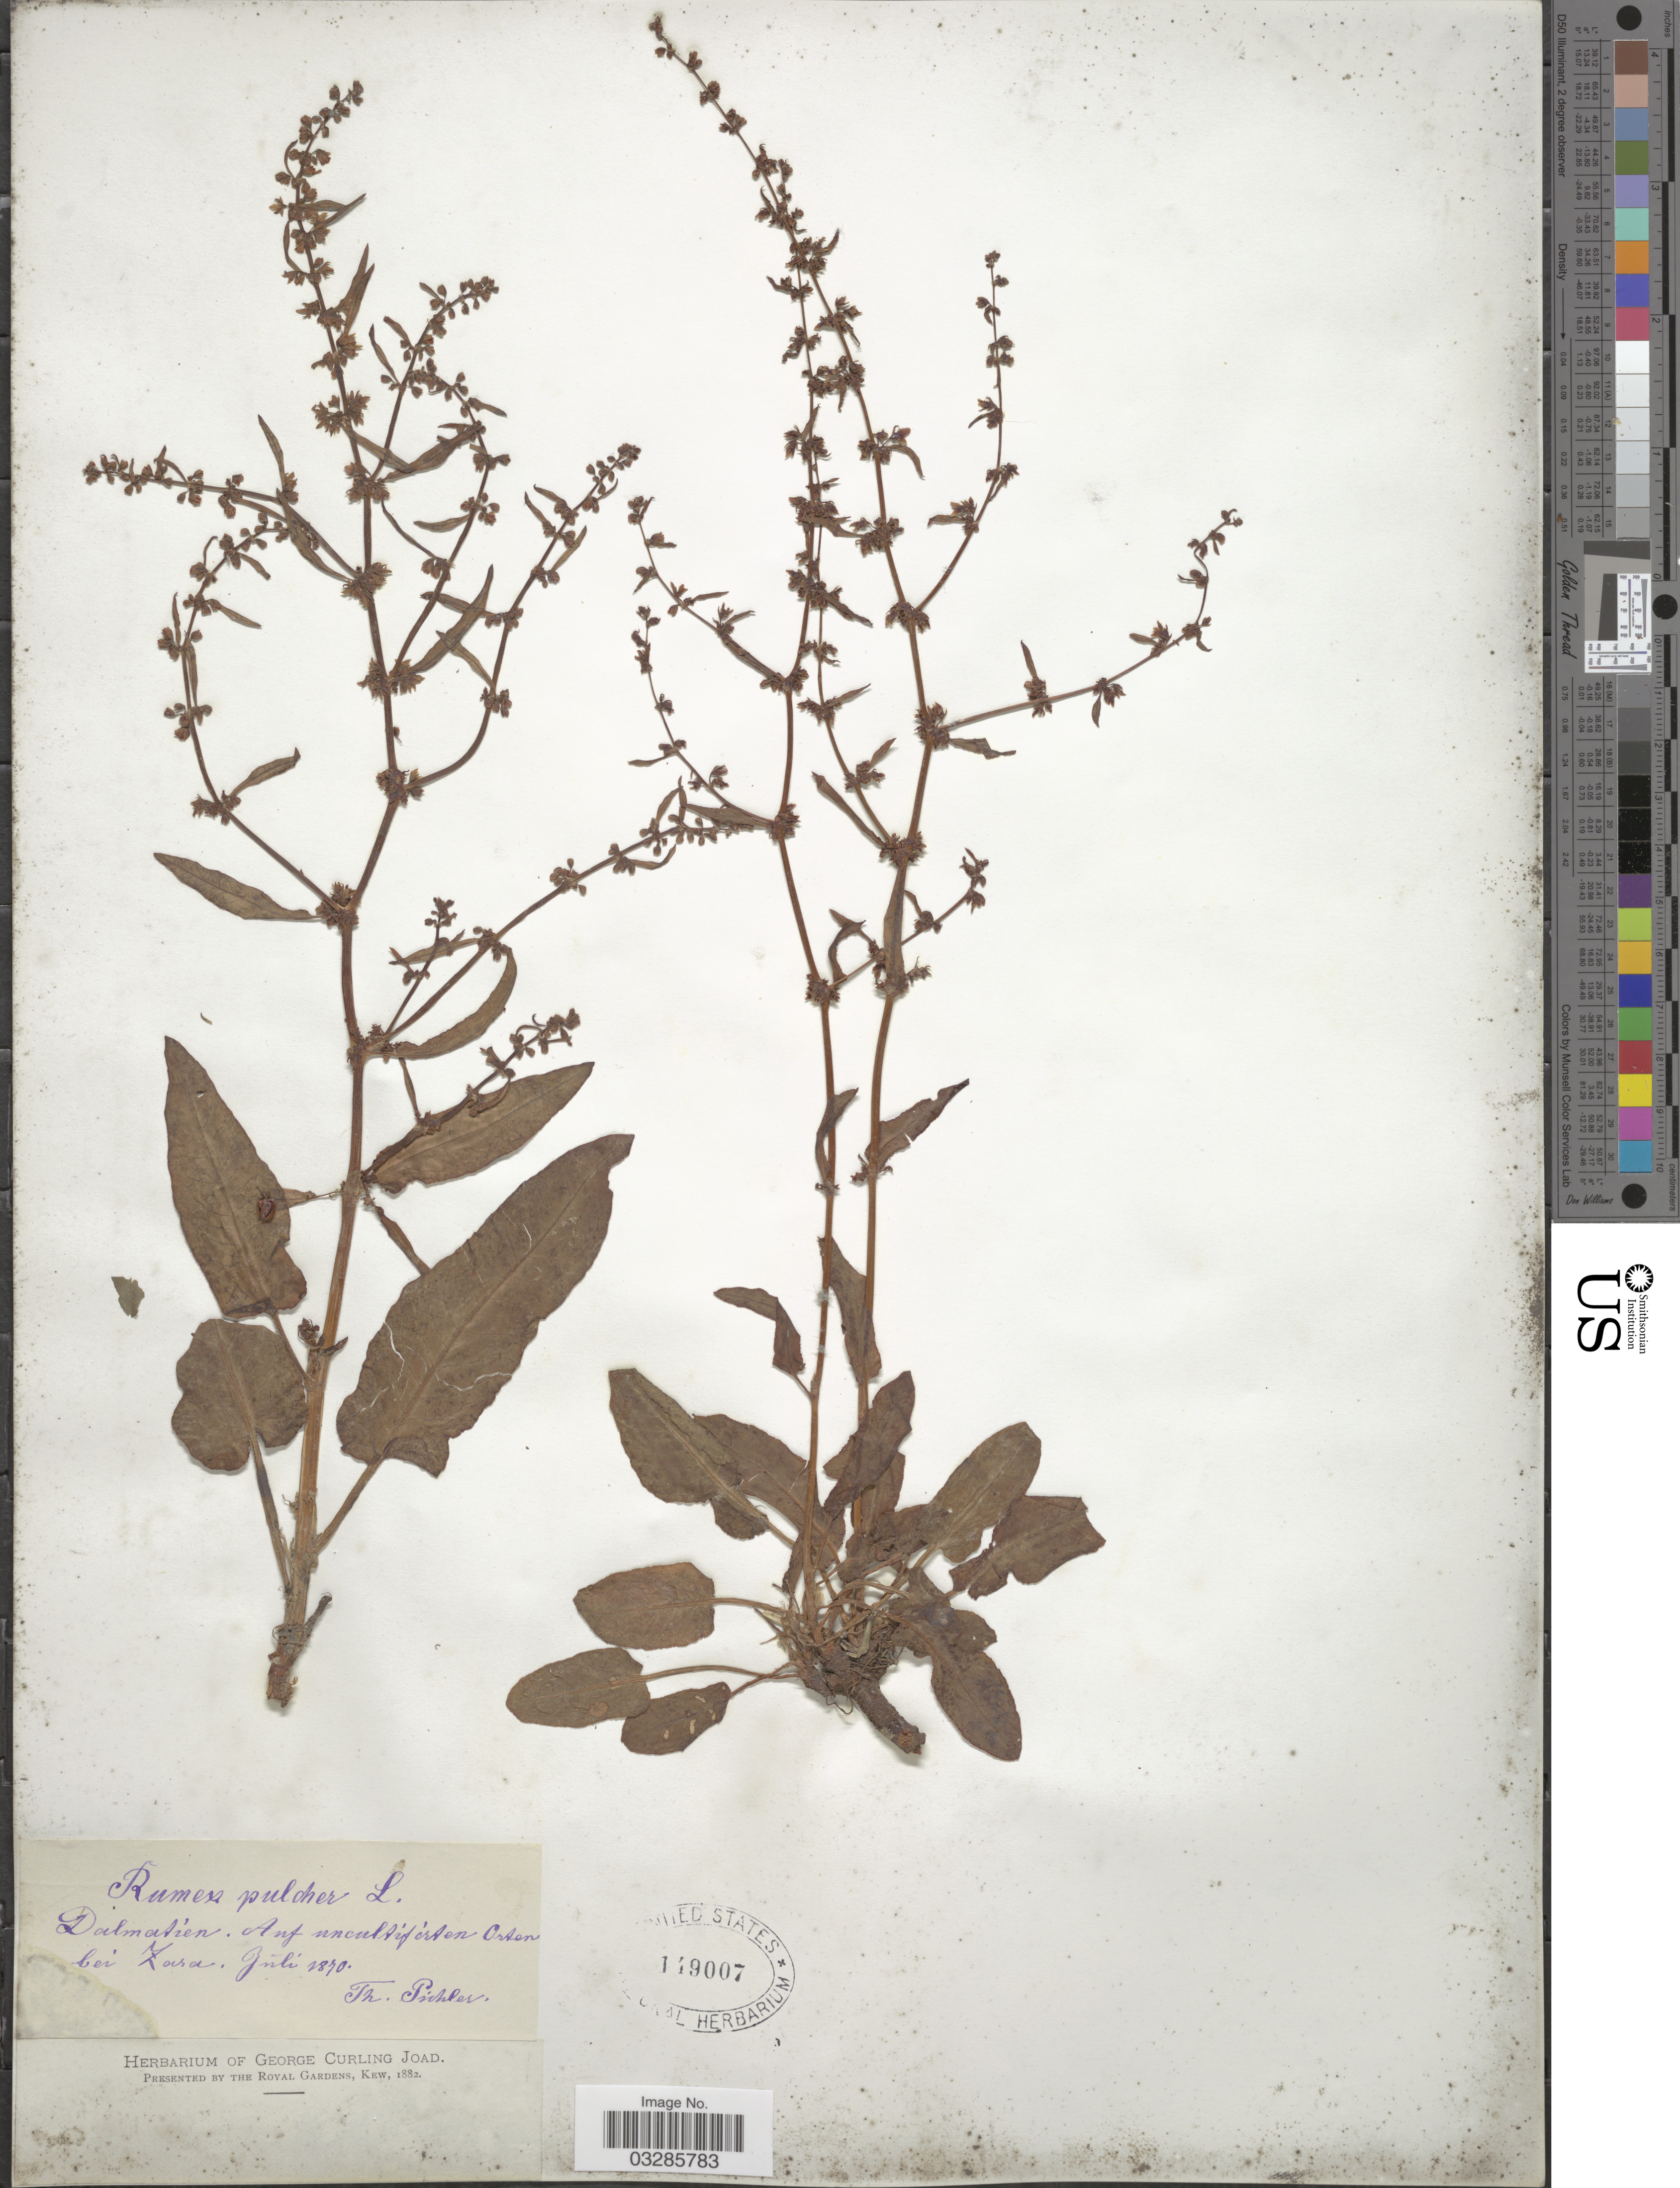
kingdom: Plantae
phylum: Tracheophyta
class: Magnoliopsida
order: Caryophyllales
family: Polygonaceae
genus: Rumex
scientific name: Rumex pulcher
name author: L.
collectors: T. Pichler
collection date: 1870-07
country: Croatia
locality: Dalmatien. Auf uncultiferten Orten bei Zara.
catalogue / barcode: US 149007